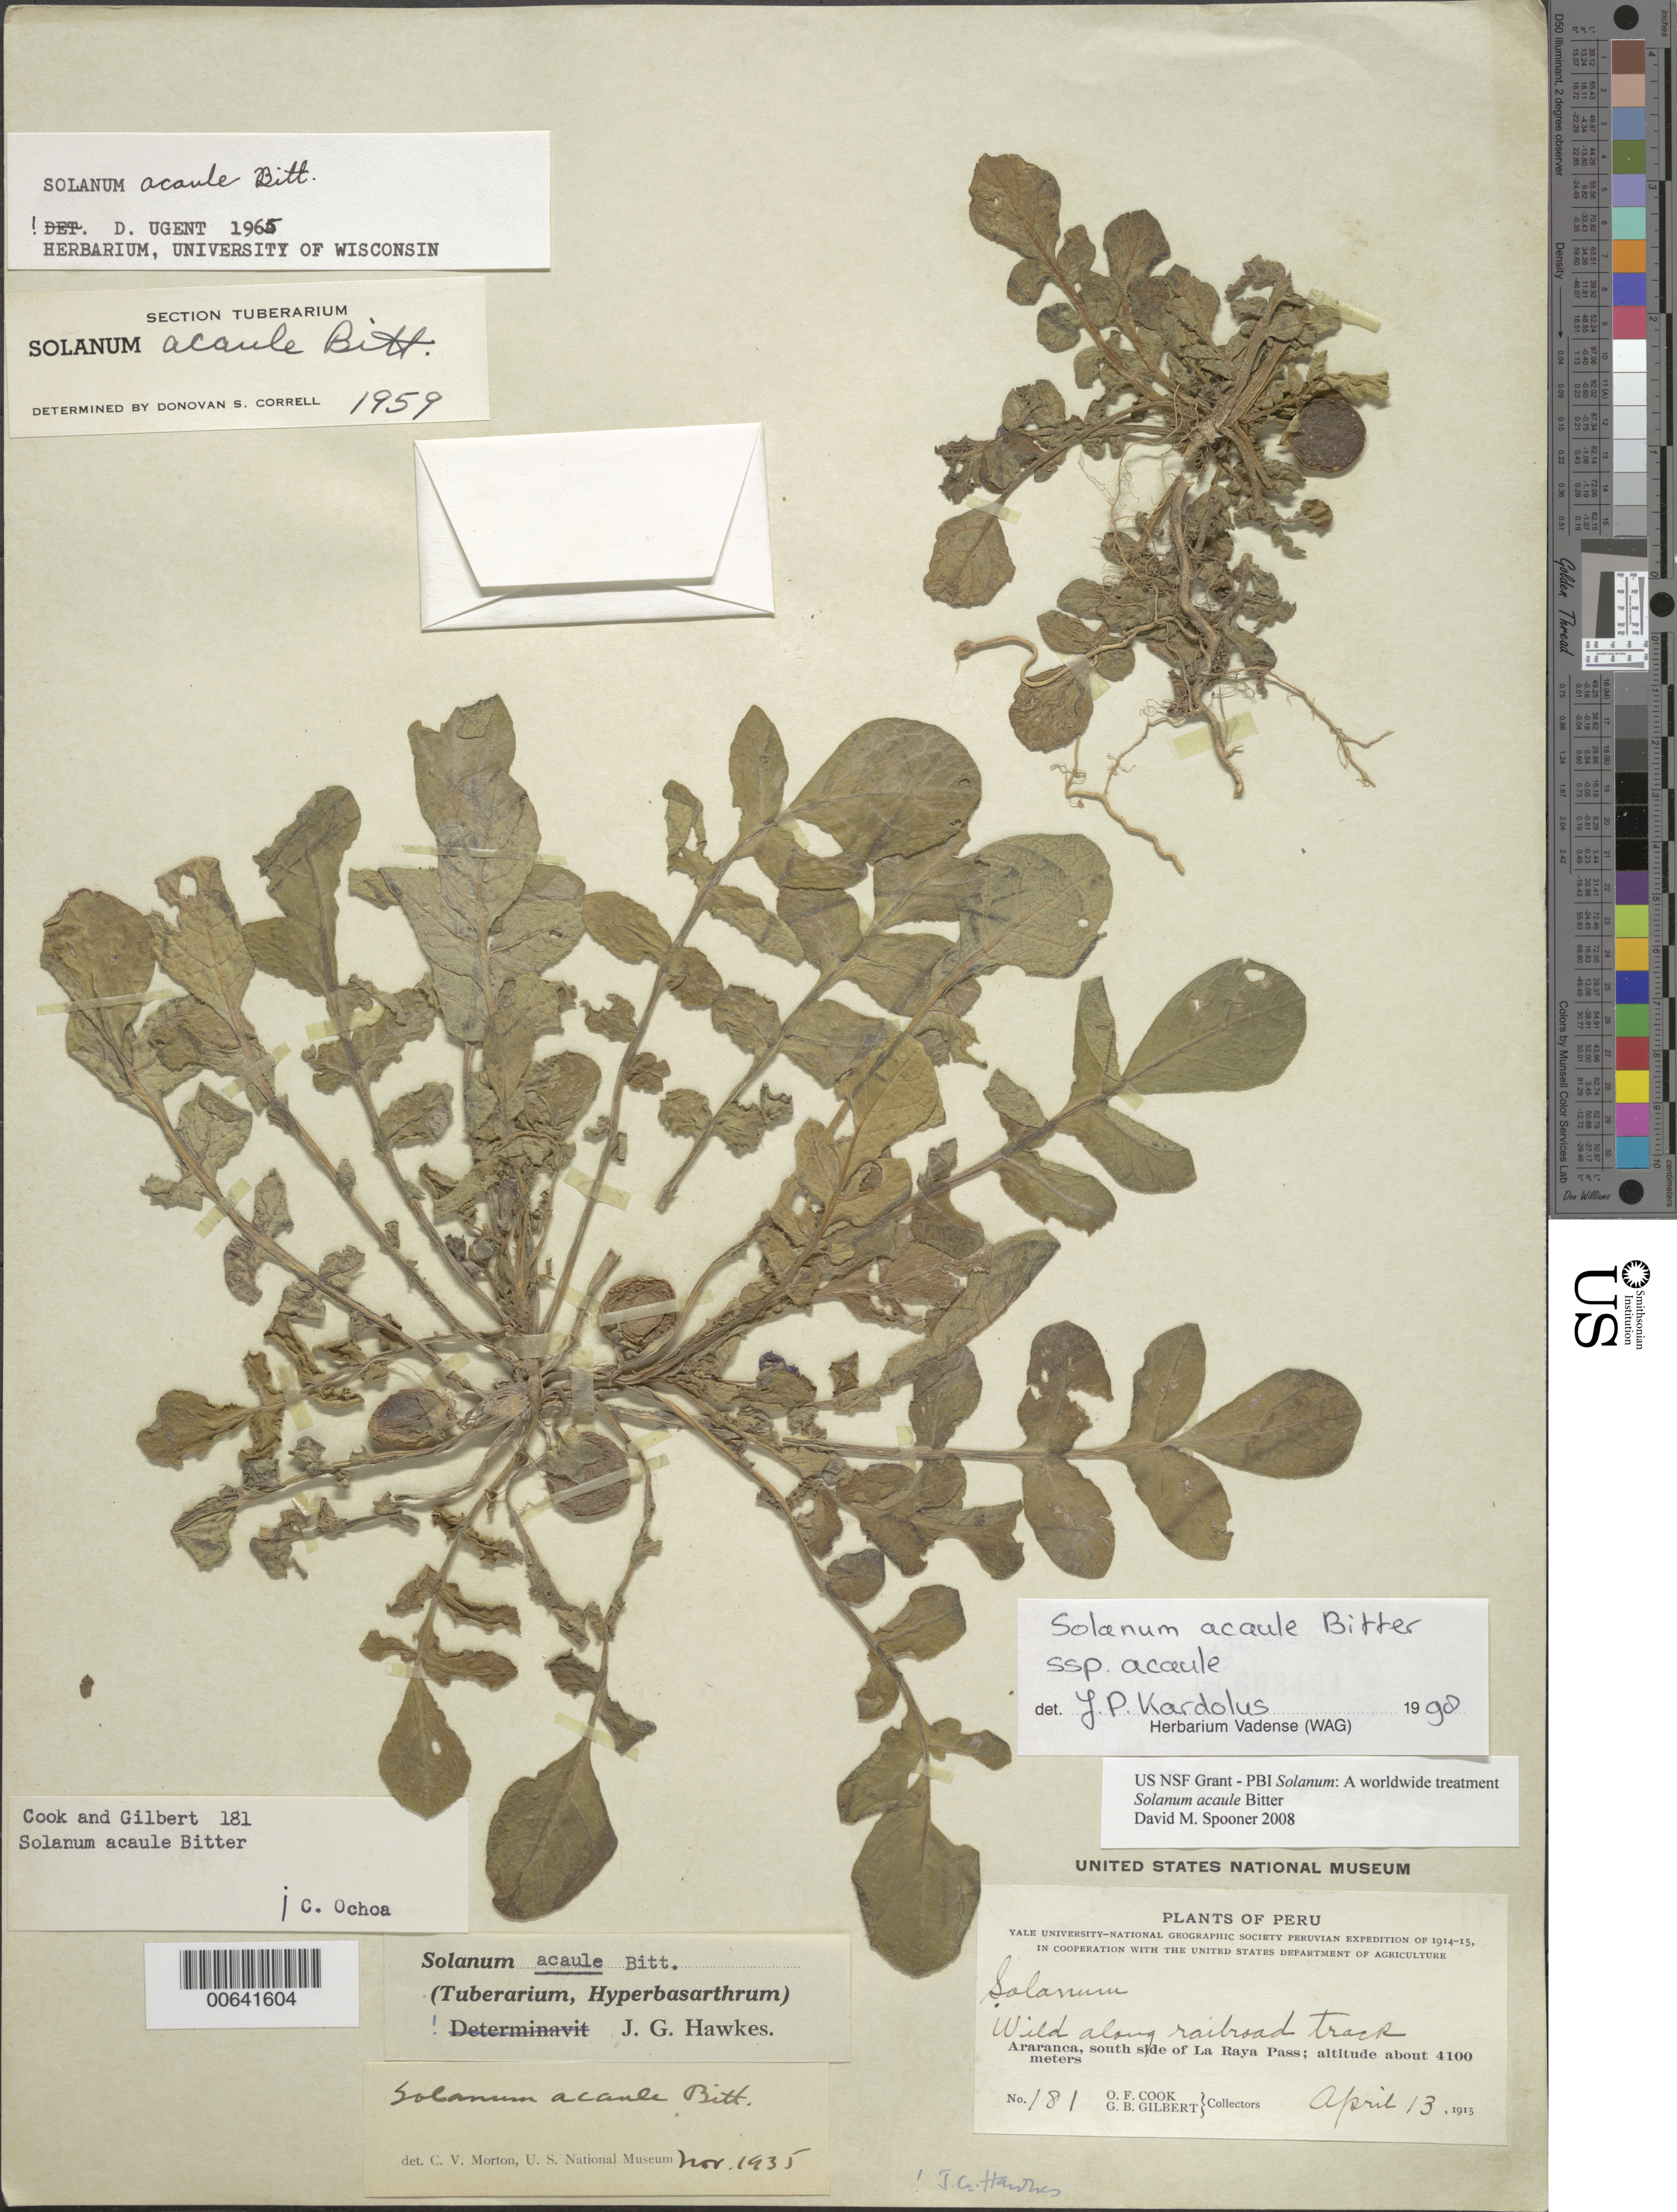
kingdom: Plantae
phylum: Tracheophyta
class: Magnoliopsida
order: Solanales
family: Solanaceae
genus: Solanum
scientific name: Solanum acaule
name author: Bitter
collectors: O. F. Cook & G. B. Gilbert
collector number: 181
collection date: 1915-04-13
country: Peru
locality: Wild along railroad track. Araranca, south side of La Raya Pass.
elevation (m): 4100